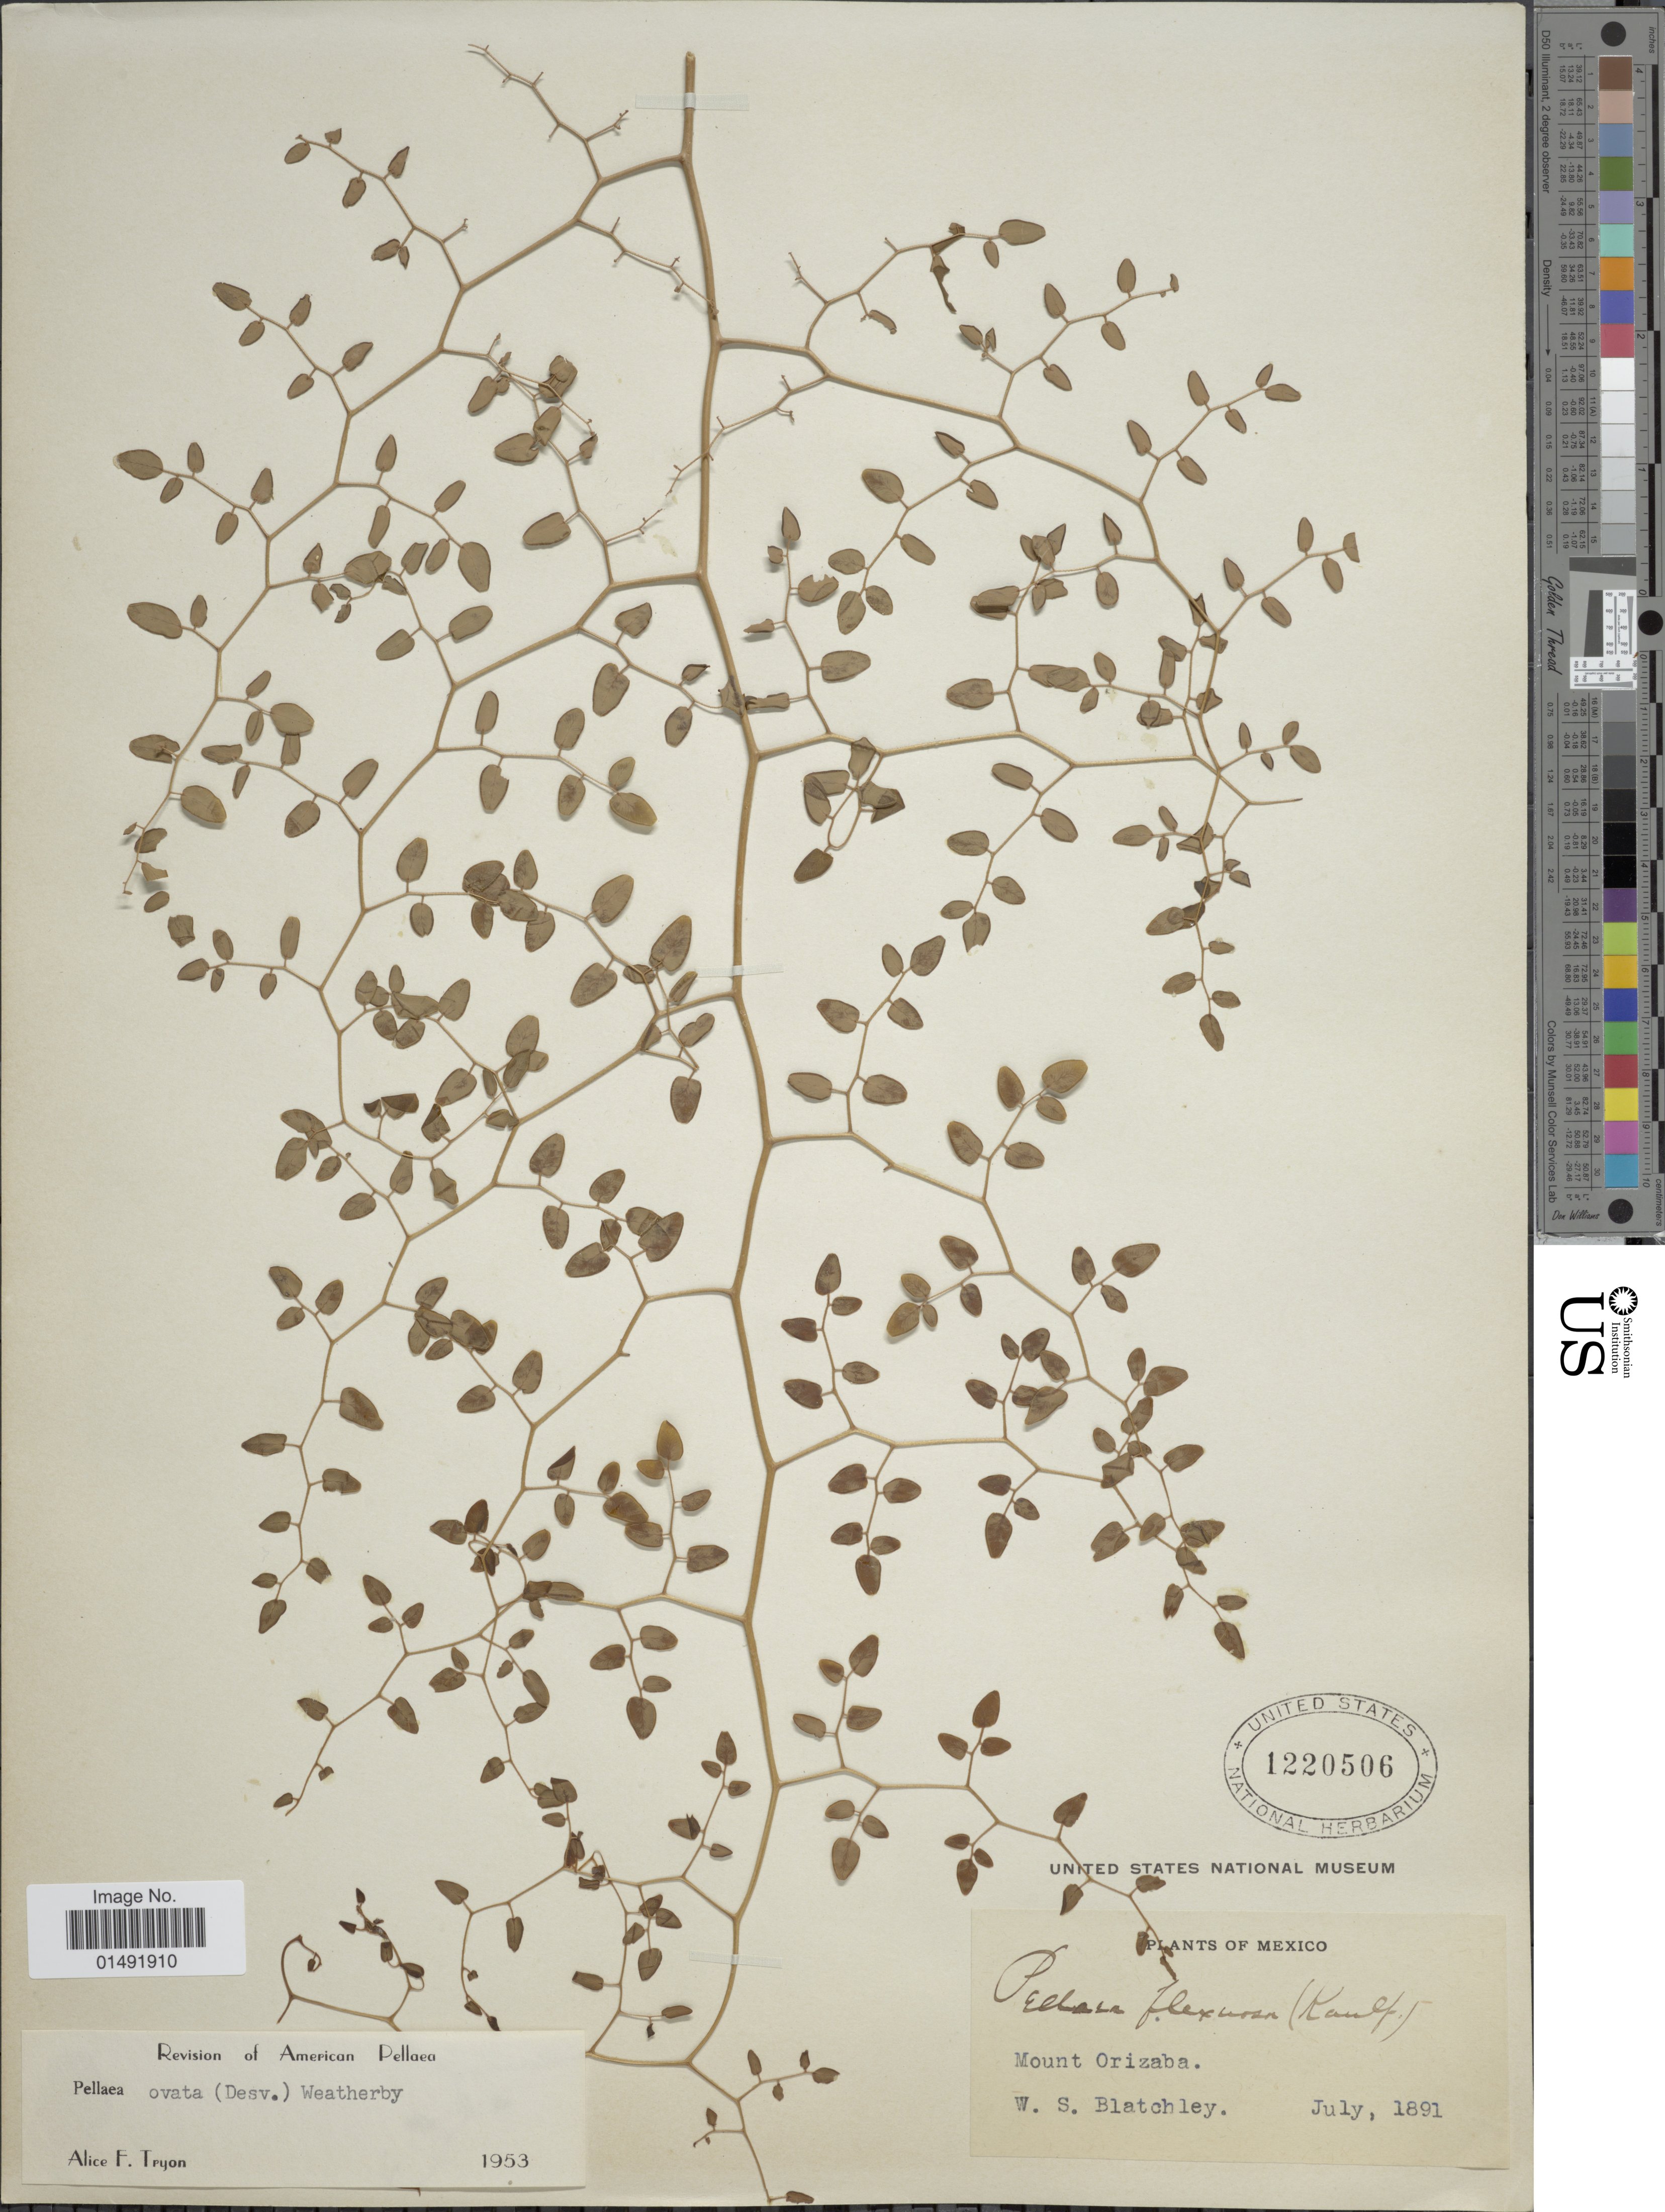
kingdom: Plantae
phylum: Tracheophyta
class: Polypodiopsida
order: Polypodiales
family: Pteridaceae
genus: Pellaea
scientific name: Pellaea ovata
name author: (Desv.) Weath.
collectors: W. Blatchley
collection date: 1891-07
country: Mexico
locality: Mount Orizaba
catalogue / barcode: US 1220506